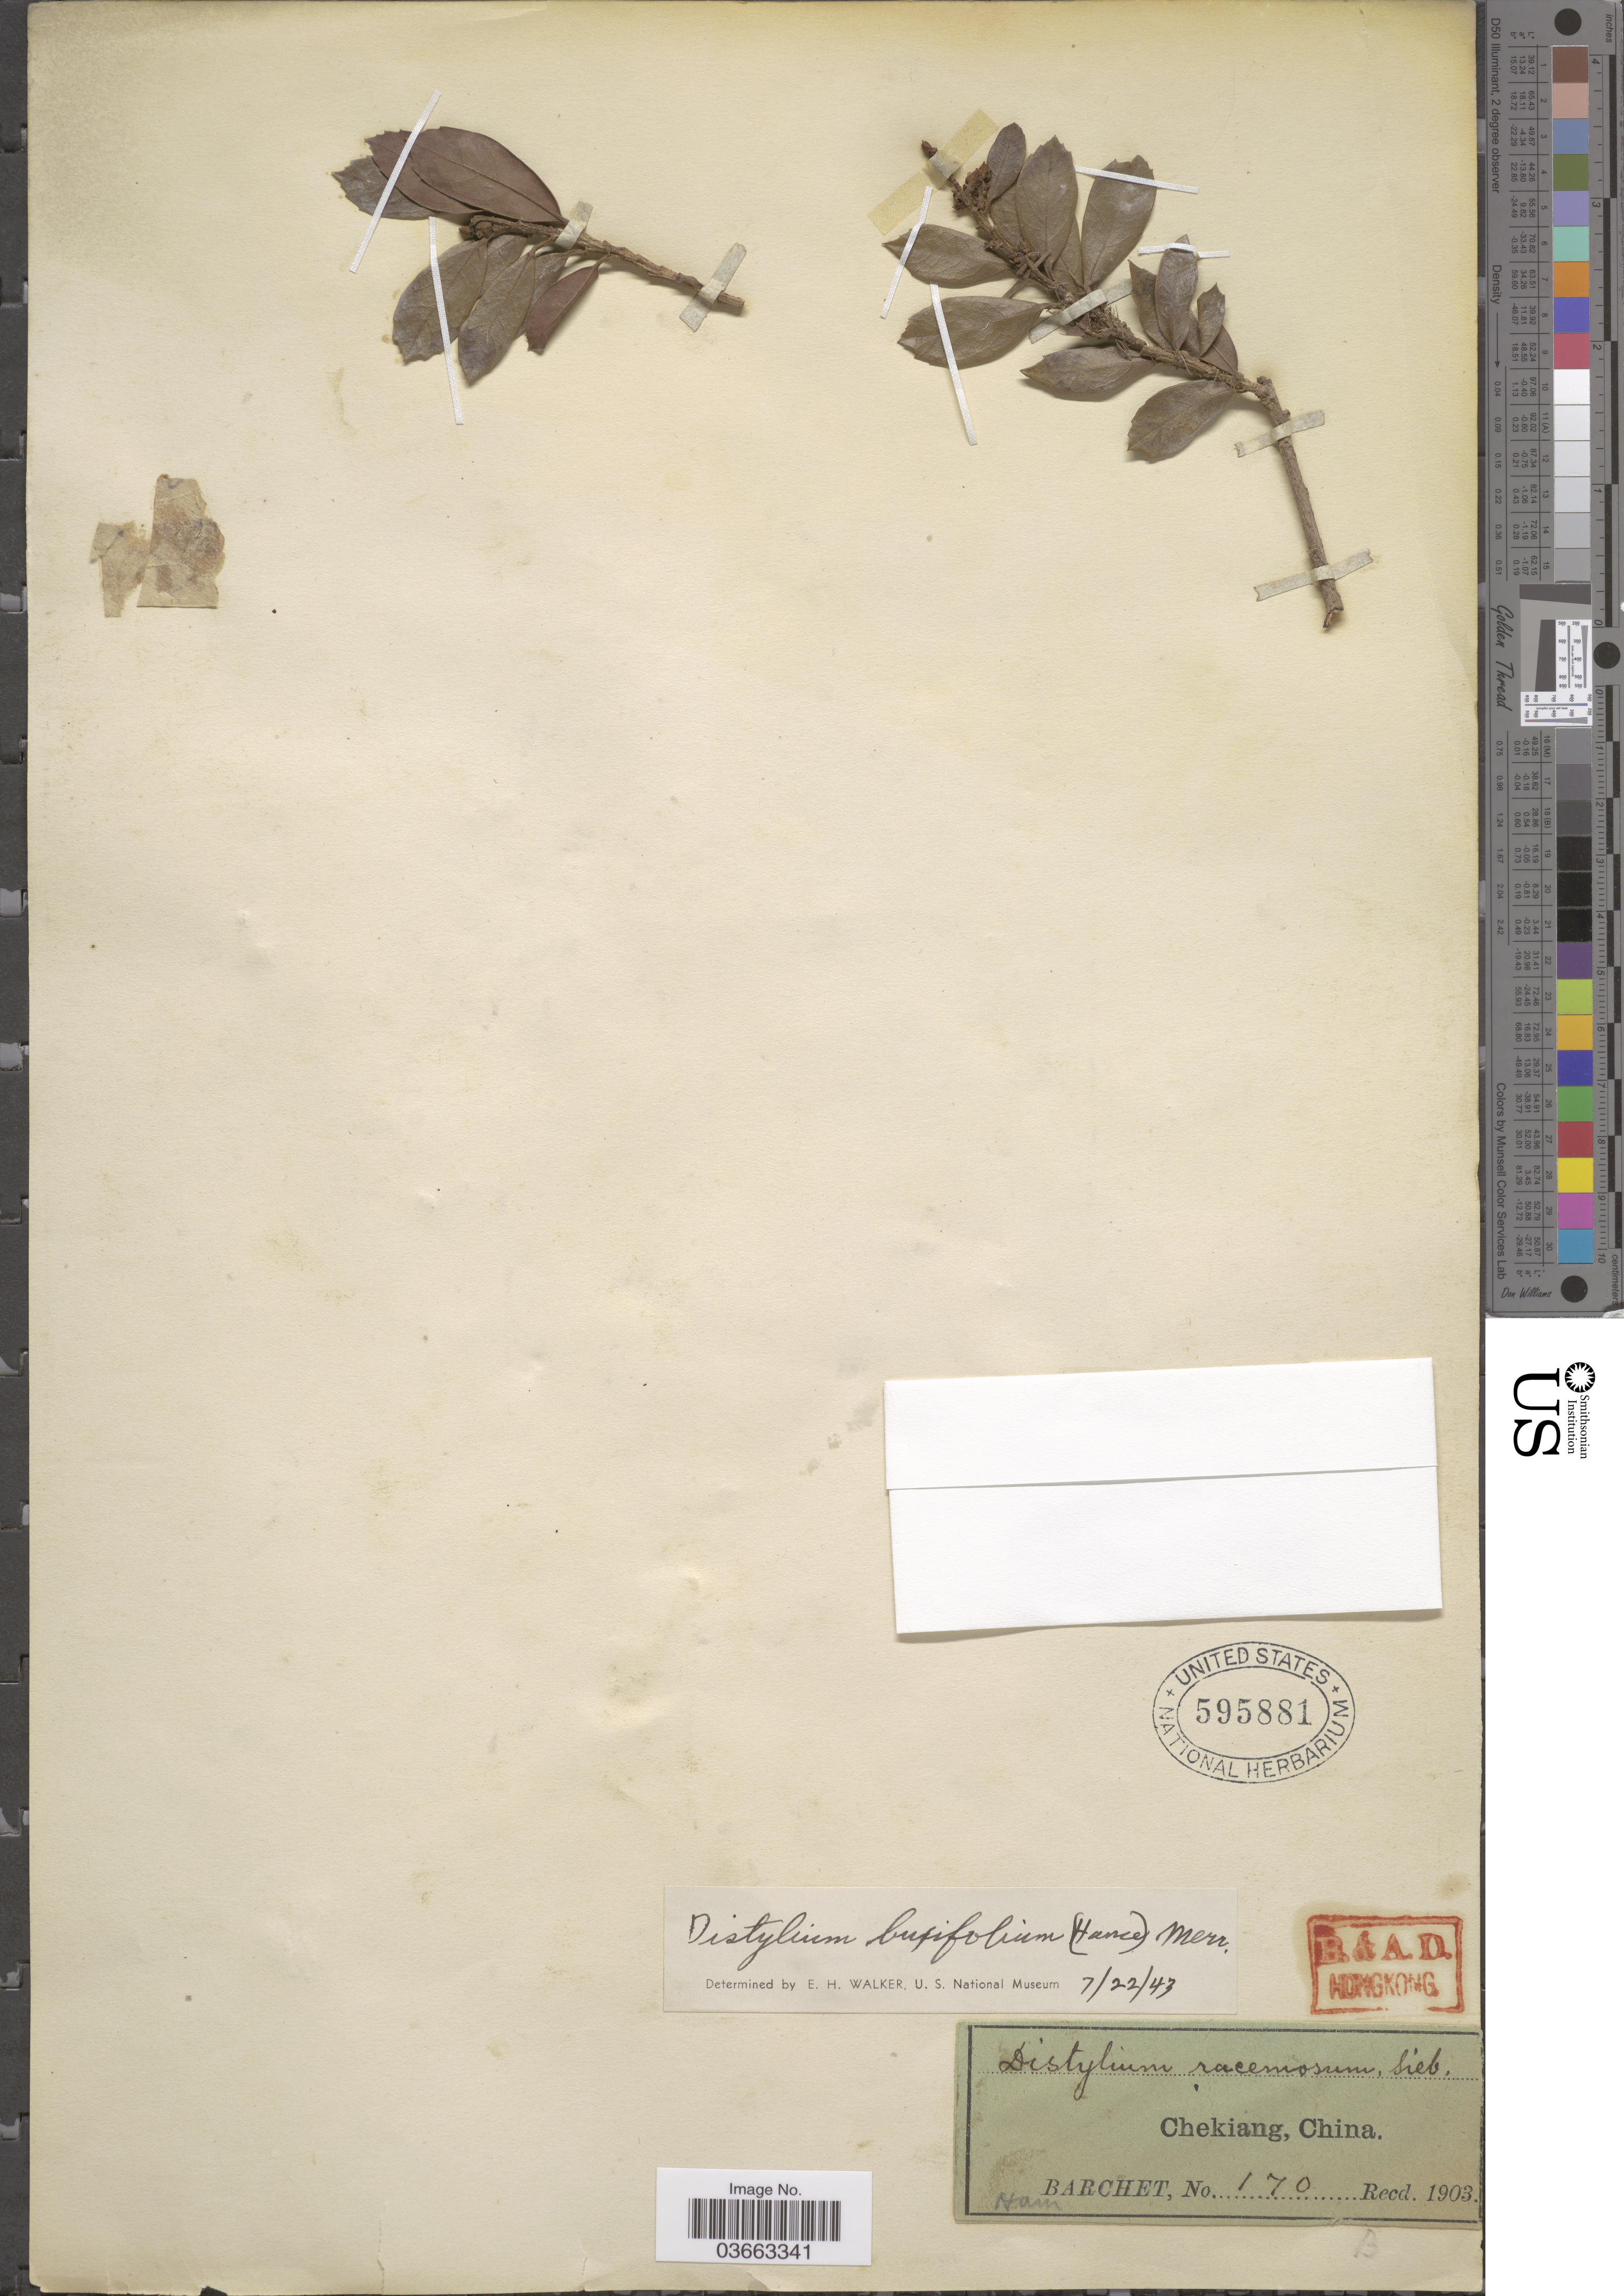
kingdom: Plantae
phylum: Tracheophyta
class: Magnoliopsida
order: Saxifragales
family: Hamamelidaceae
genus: Distylium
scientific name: Distylium buxifolium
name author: (Hance) Merr.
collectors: Barchet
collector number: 170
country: China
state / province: Zhejiang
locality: Chekiang.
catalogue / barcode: US 595881